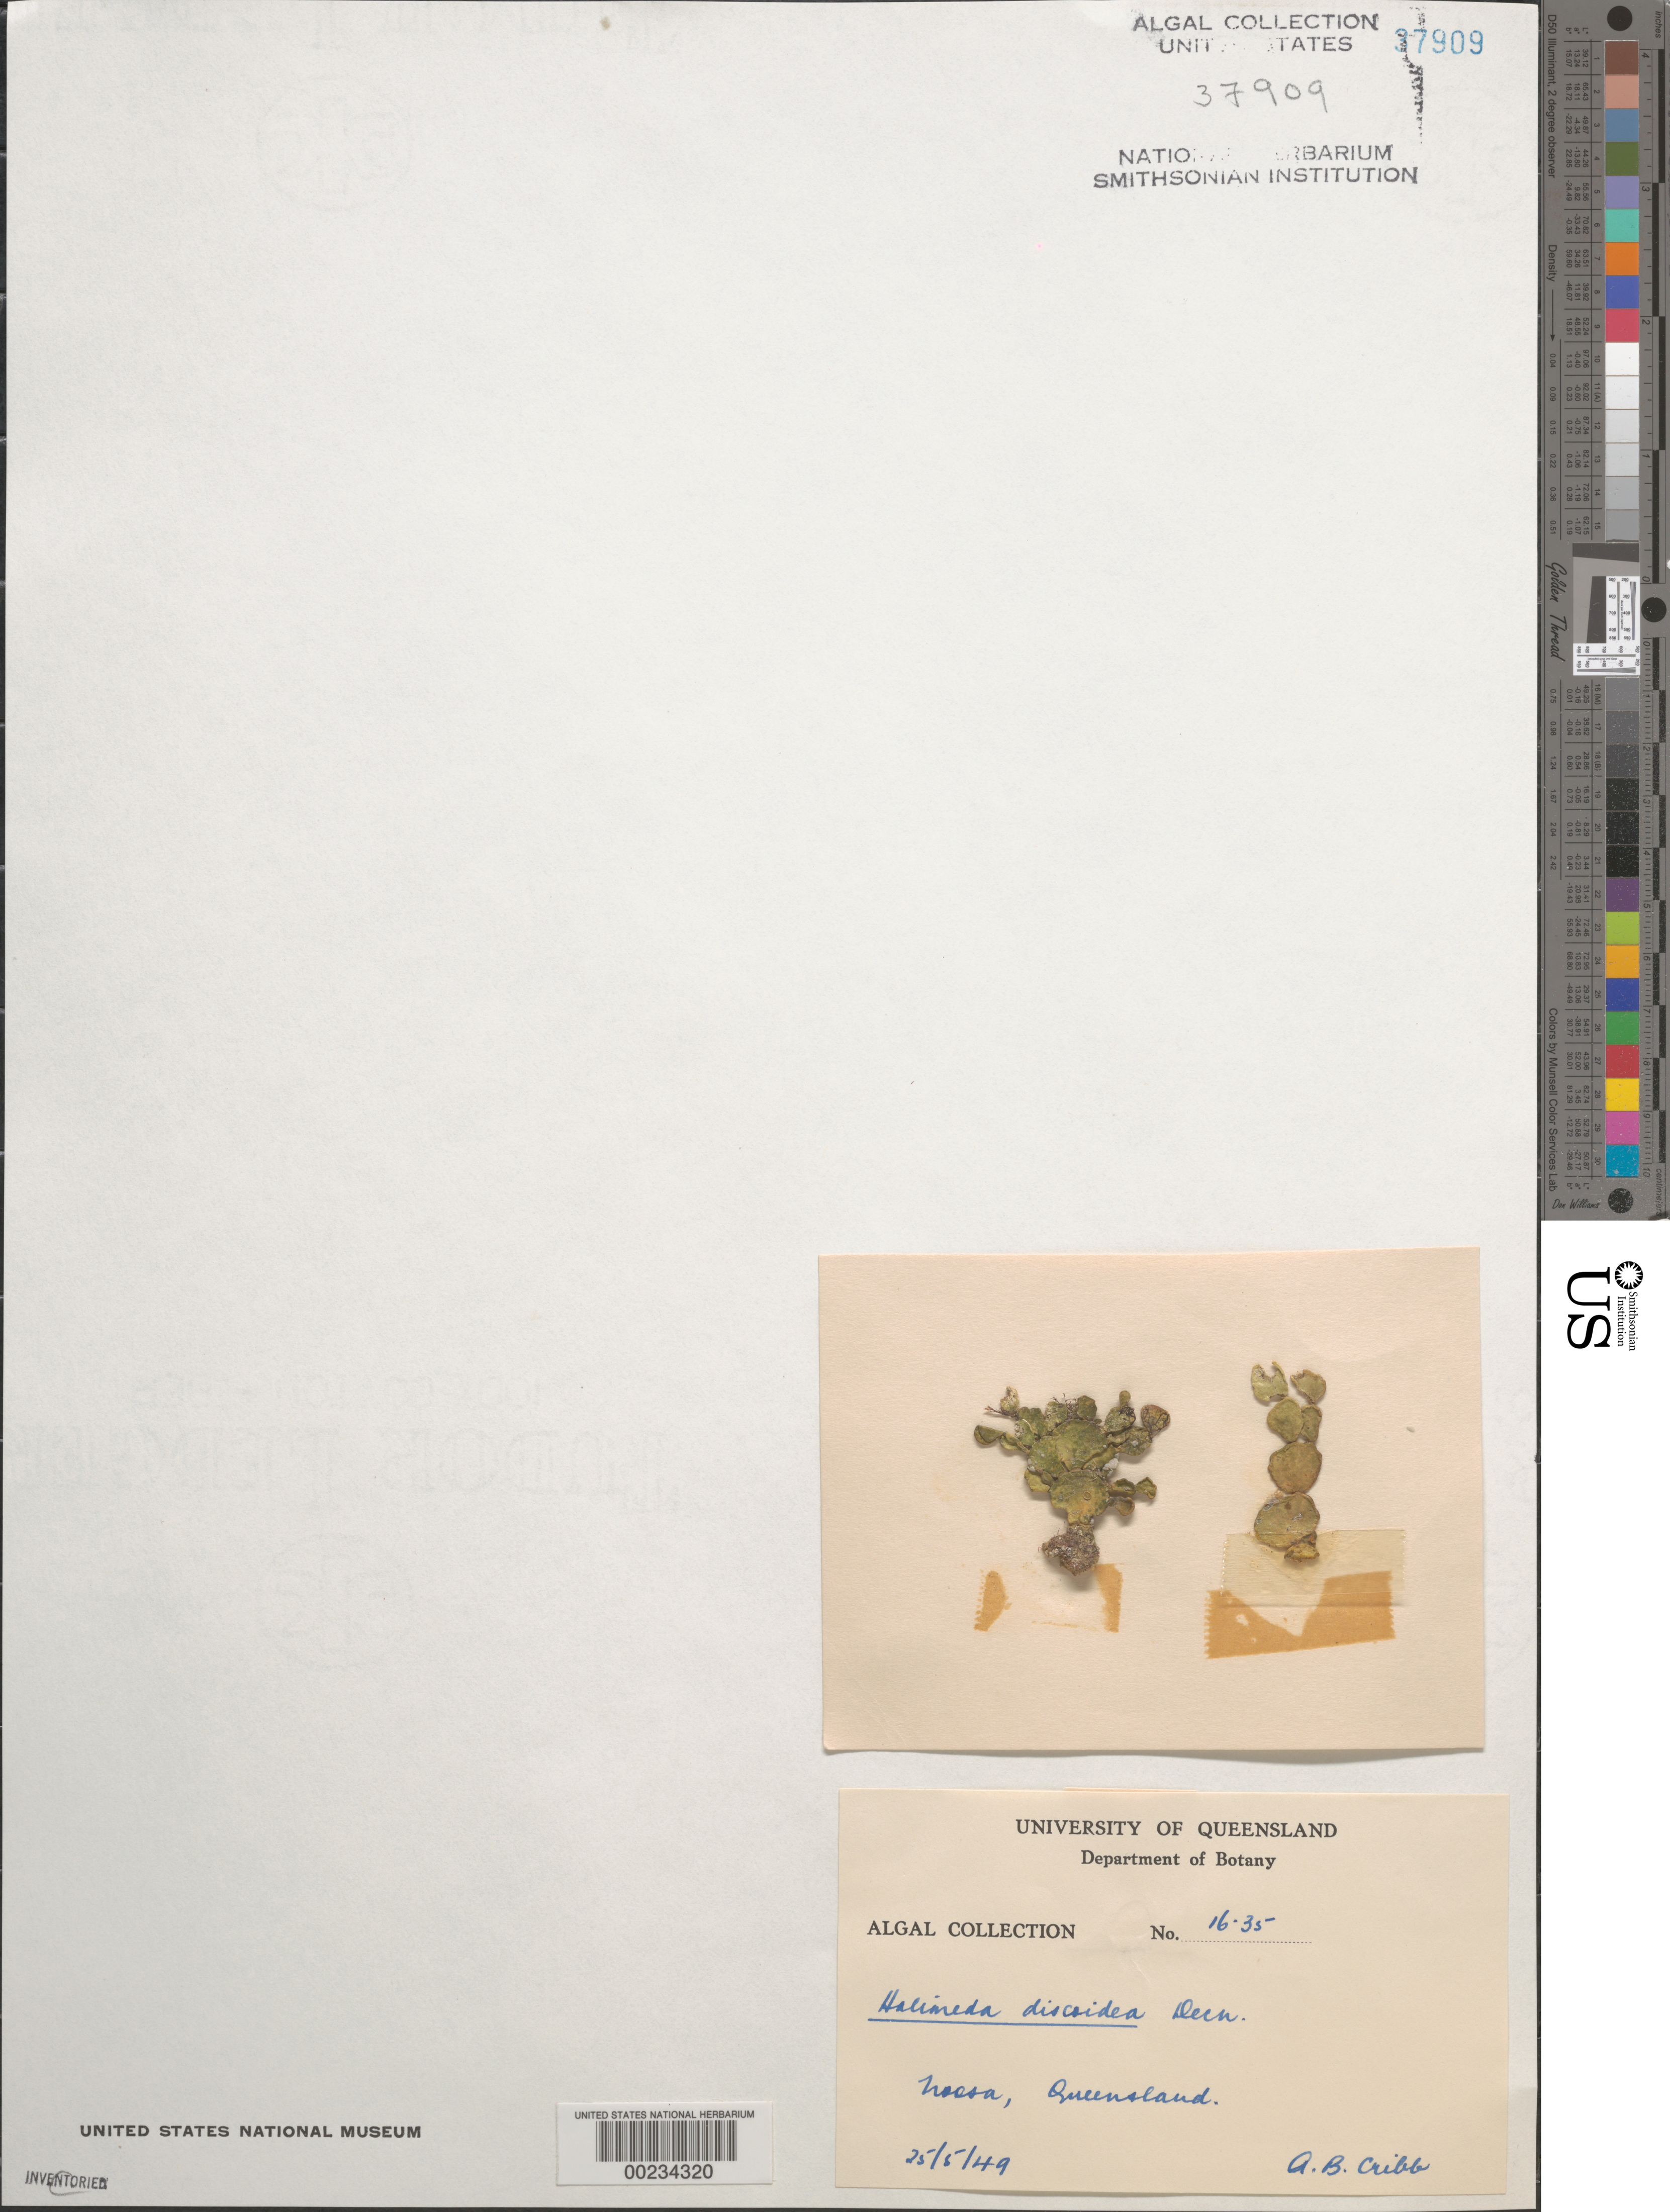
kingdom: Plantae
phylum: Chlorophyta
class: Ulvophyceae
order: Bryopsidales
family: Halimedaceae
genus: Halimeda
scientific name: Halimeda discoidea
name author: Decne.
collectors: A. Cribb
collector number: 16-35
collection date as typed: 25 May 1949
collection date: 1949-05-25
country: Australia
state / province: Queensland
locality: Noosa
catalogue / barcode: US 37909